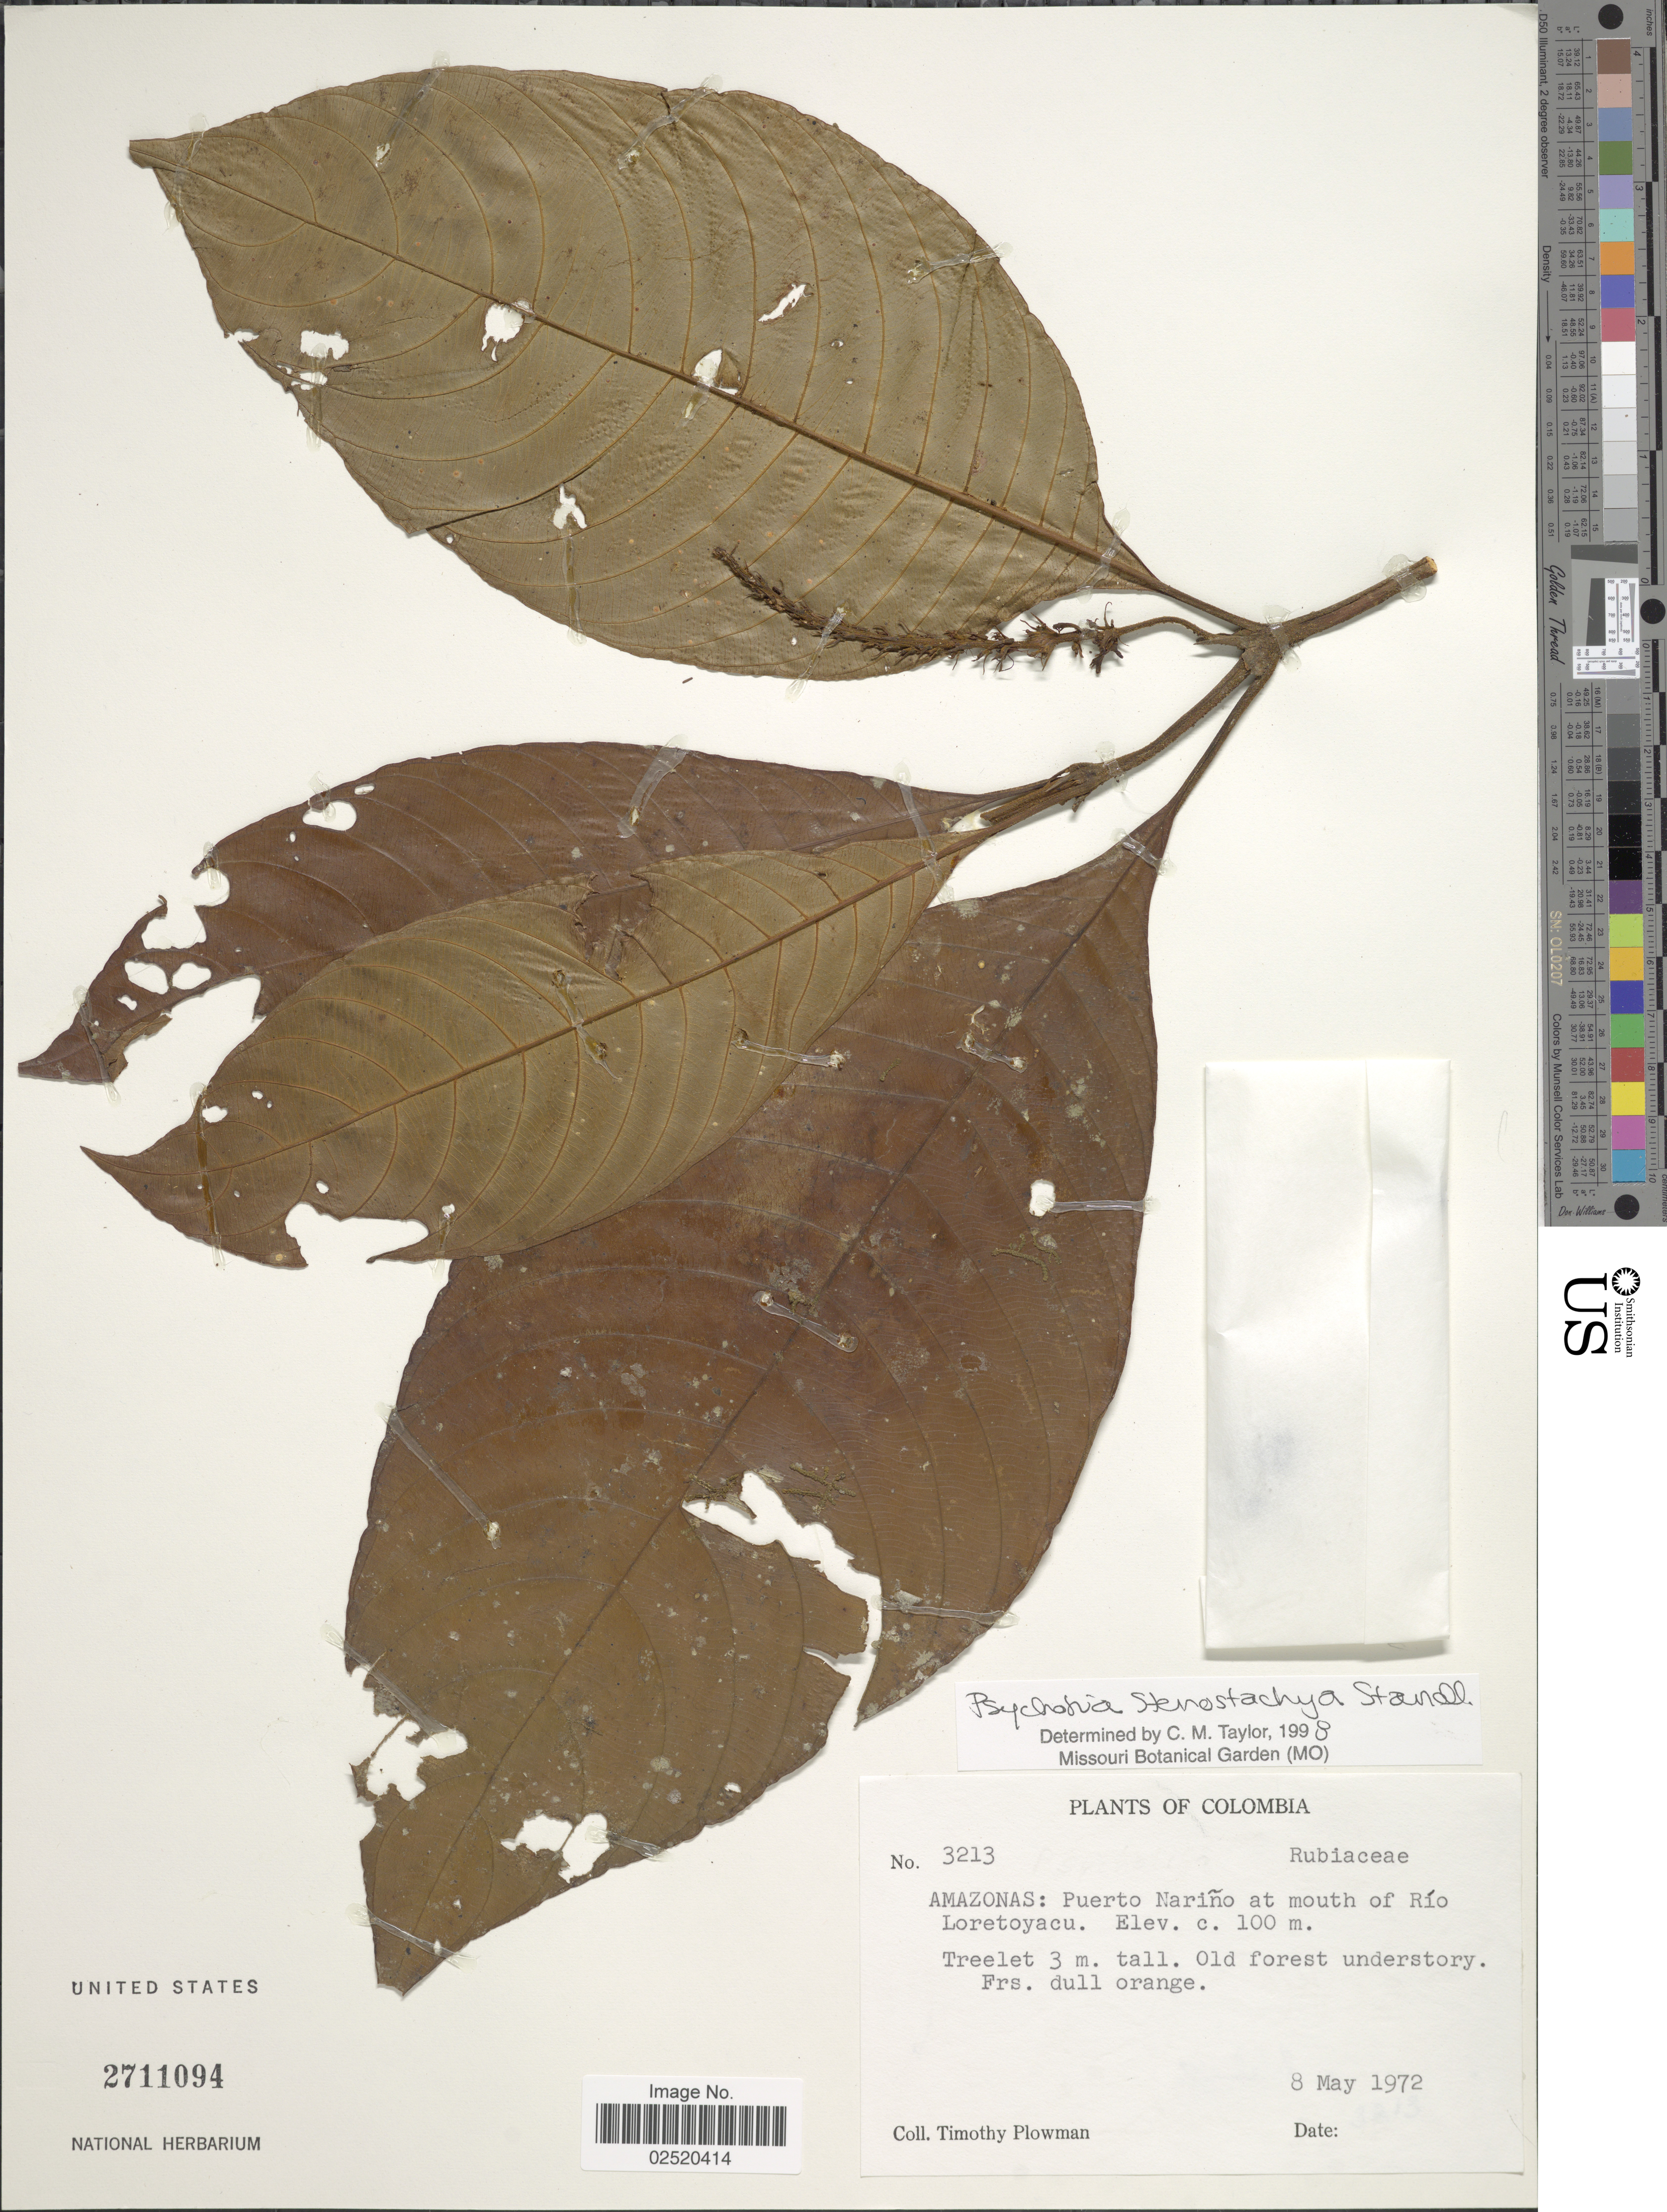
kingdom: Plantae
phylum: Tracheophyta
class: Magnoliopsida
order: Gentianales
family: Rubiaceae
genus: Psychotria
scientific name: Psychotria stenostachya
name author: Standl.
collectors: T. Plowman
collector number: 3213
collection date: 1972-05-08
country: Colombia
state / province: Amazônas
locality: Puerto Nariño at mouth of Río Loretoyacu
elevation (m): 100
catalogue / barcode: US 2711094